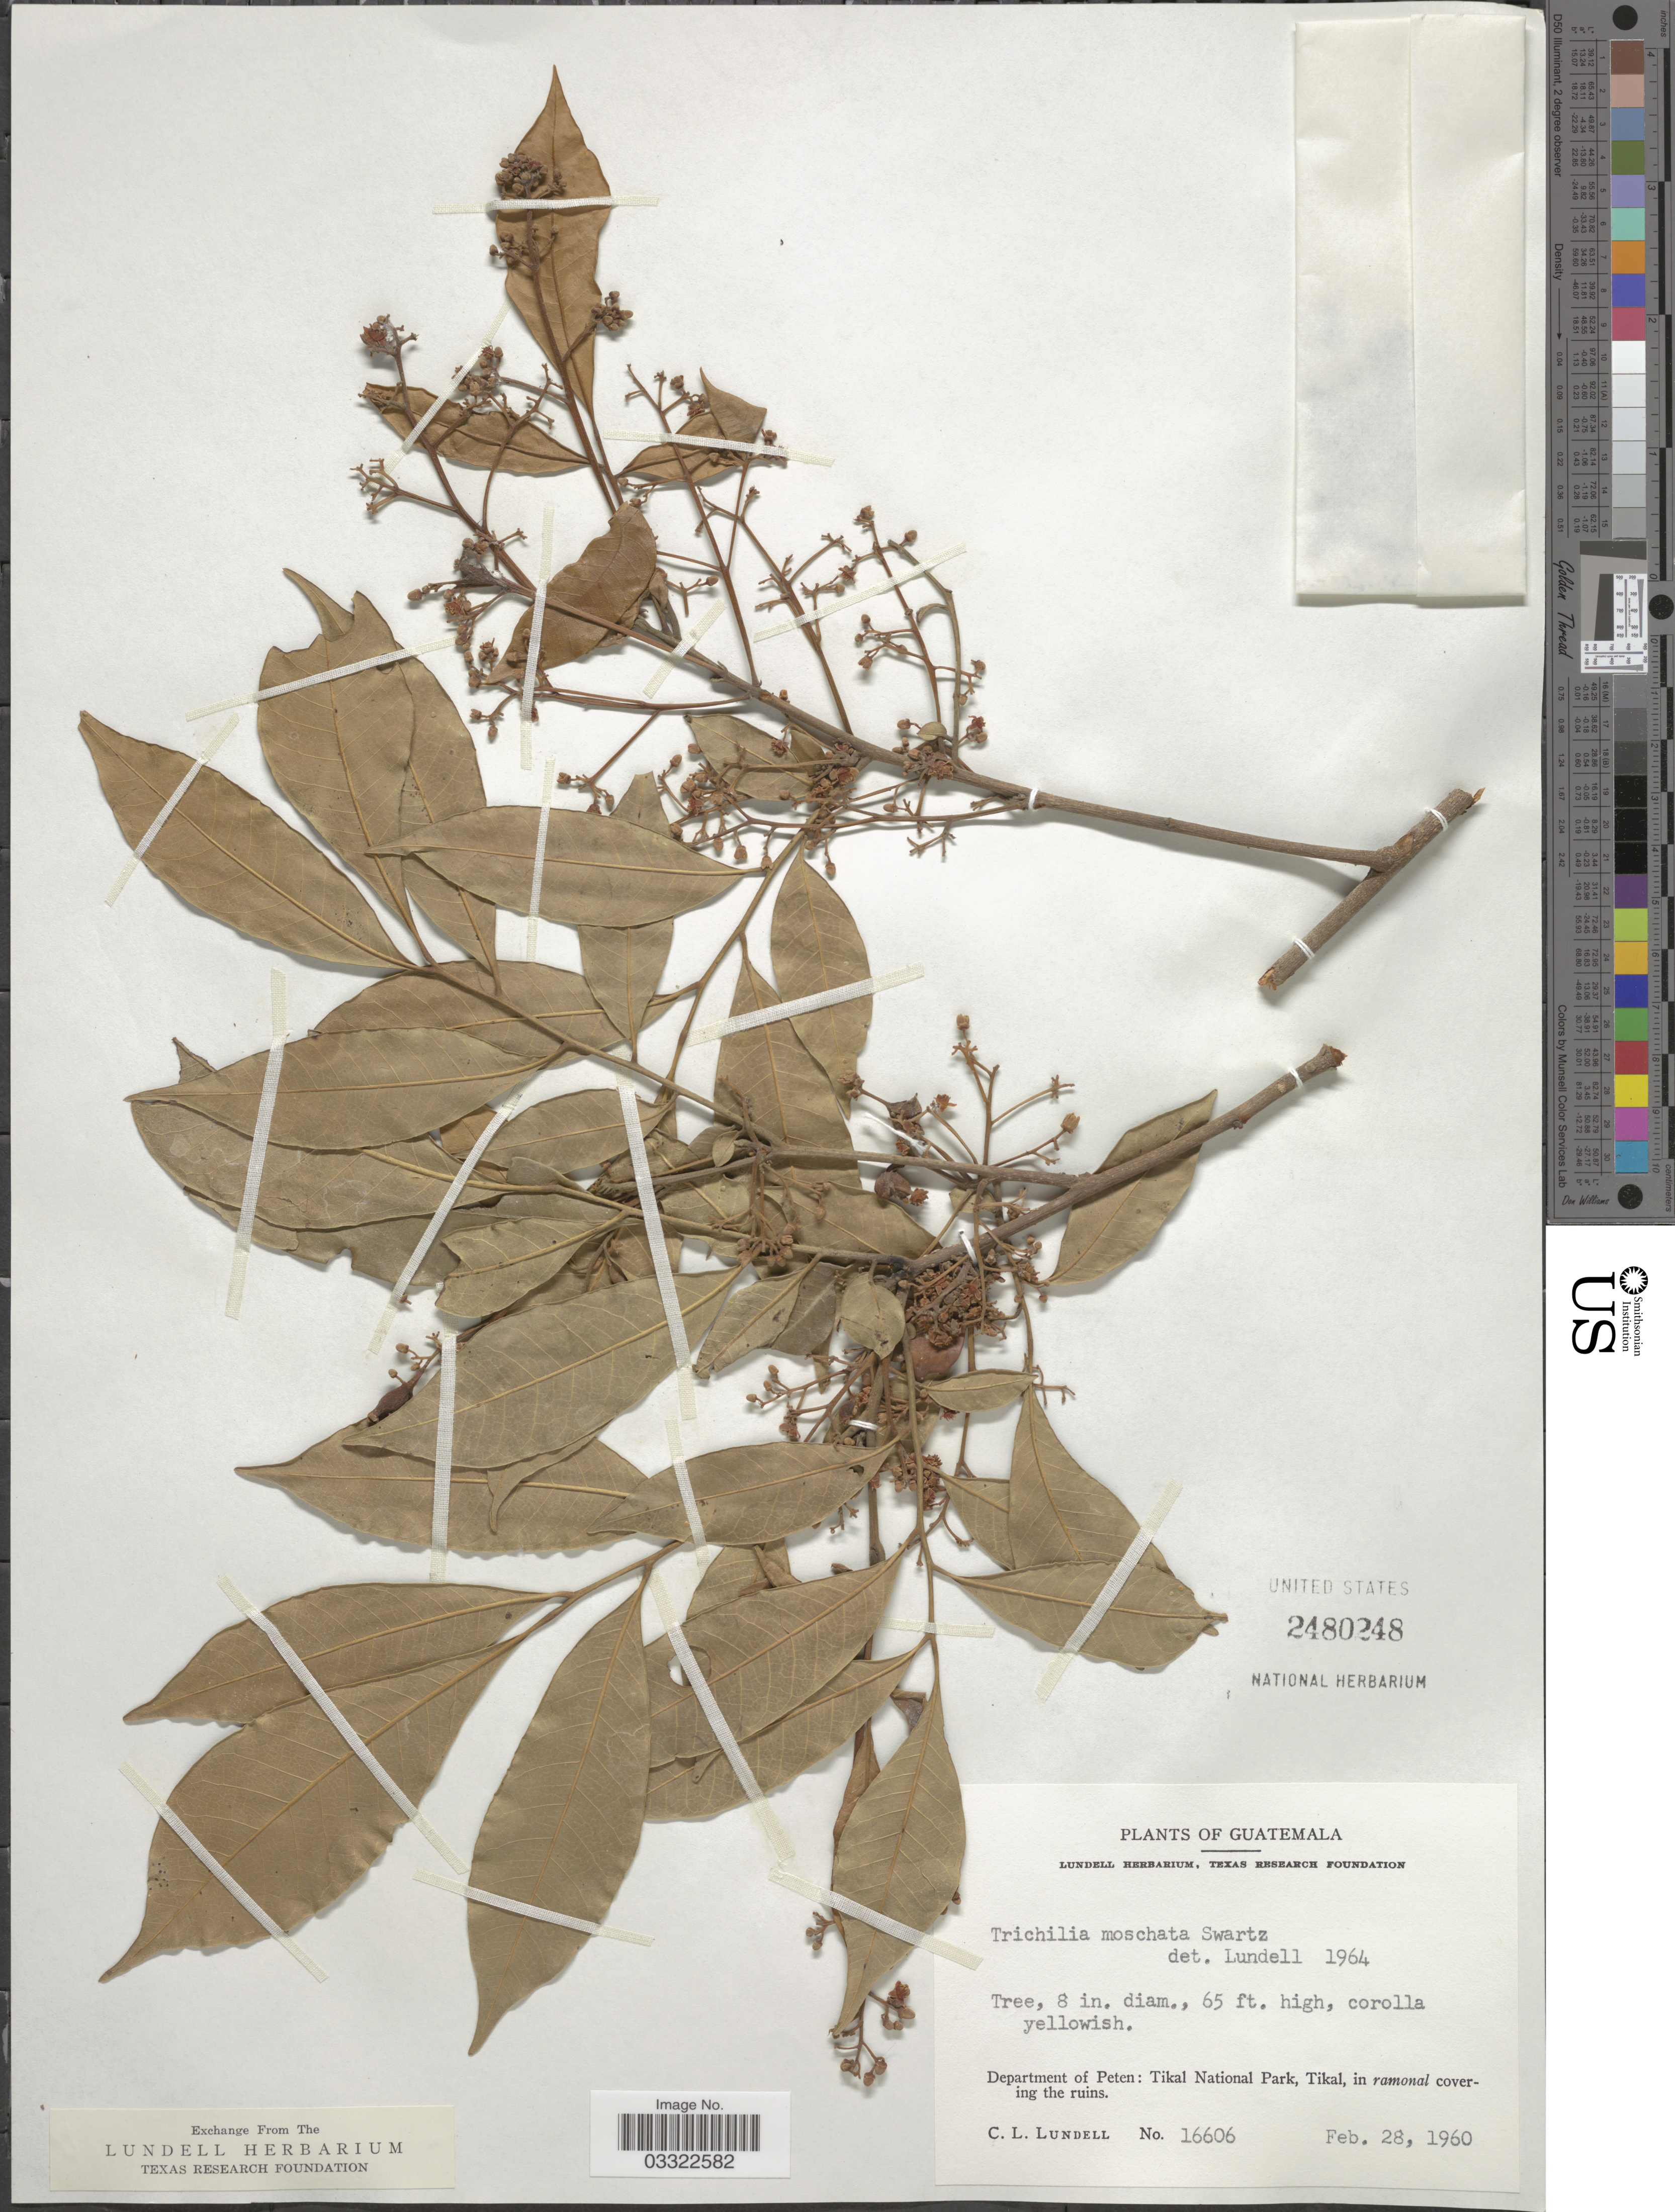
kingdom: Plantae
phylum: Tracheophyta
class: Magnoliopsida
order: Sapindales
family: Meliaceae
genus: Trichilia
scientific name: Trichilia moschata subsp. moschata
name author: Sw.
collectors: C. L. Lundell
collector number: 16606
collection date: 1960-02-28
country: Guatemala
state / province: El Petén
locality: Department of Peten: Tikal National Park, Tikal, in ramonal covering the ruins.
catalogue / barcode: US 2480248